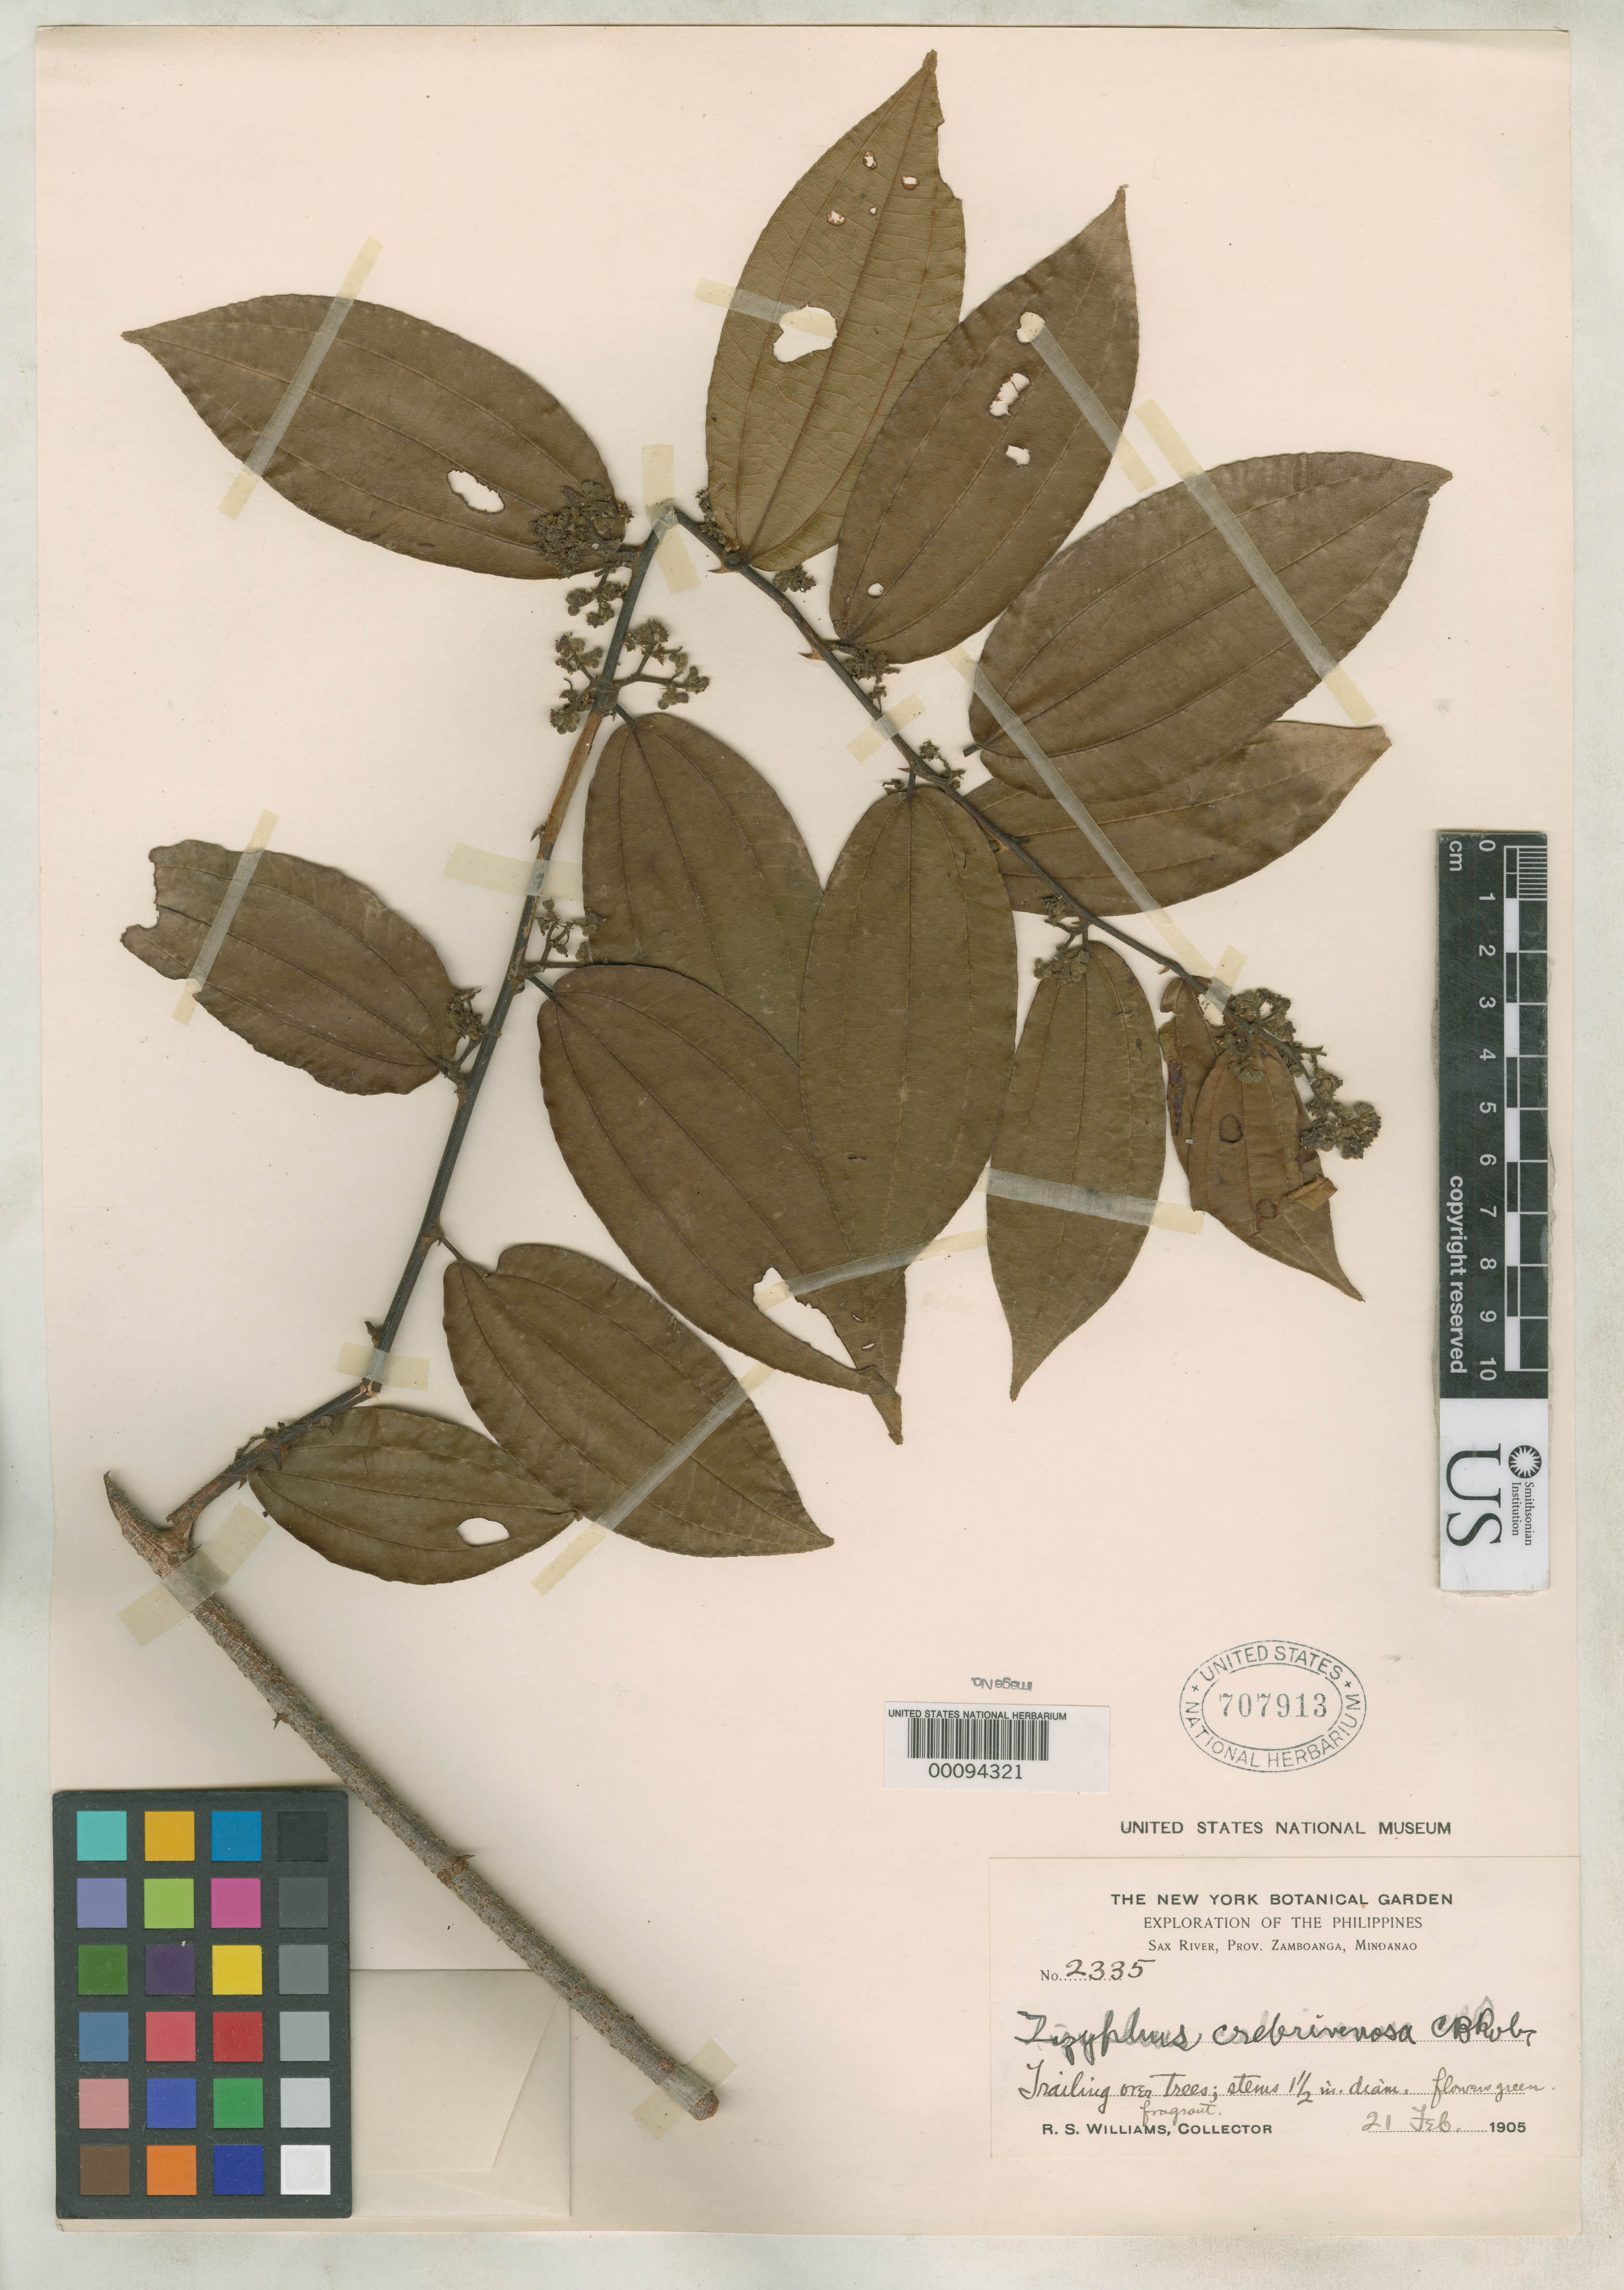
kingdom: Plantae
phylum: Tracheophyta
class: Magnoliopsida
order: Rosales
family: Rhamnaceae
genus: Ziziphus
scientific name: Ziziphus crebrivenosa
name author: C.B. Rob.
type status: Isotype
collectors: R. S. Williams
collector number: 2335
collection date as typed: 21 Feb 1905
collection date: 1905-02-21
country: Philippines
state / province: Zamboanga Peninsula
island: Mindanao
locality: Sax River.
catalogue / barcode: US 707913